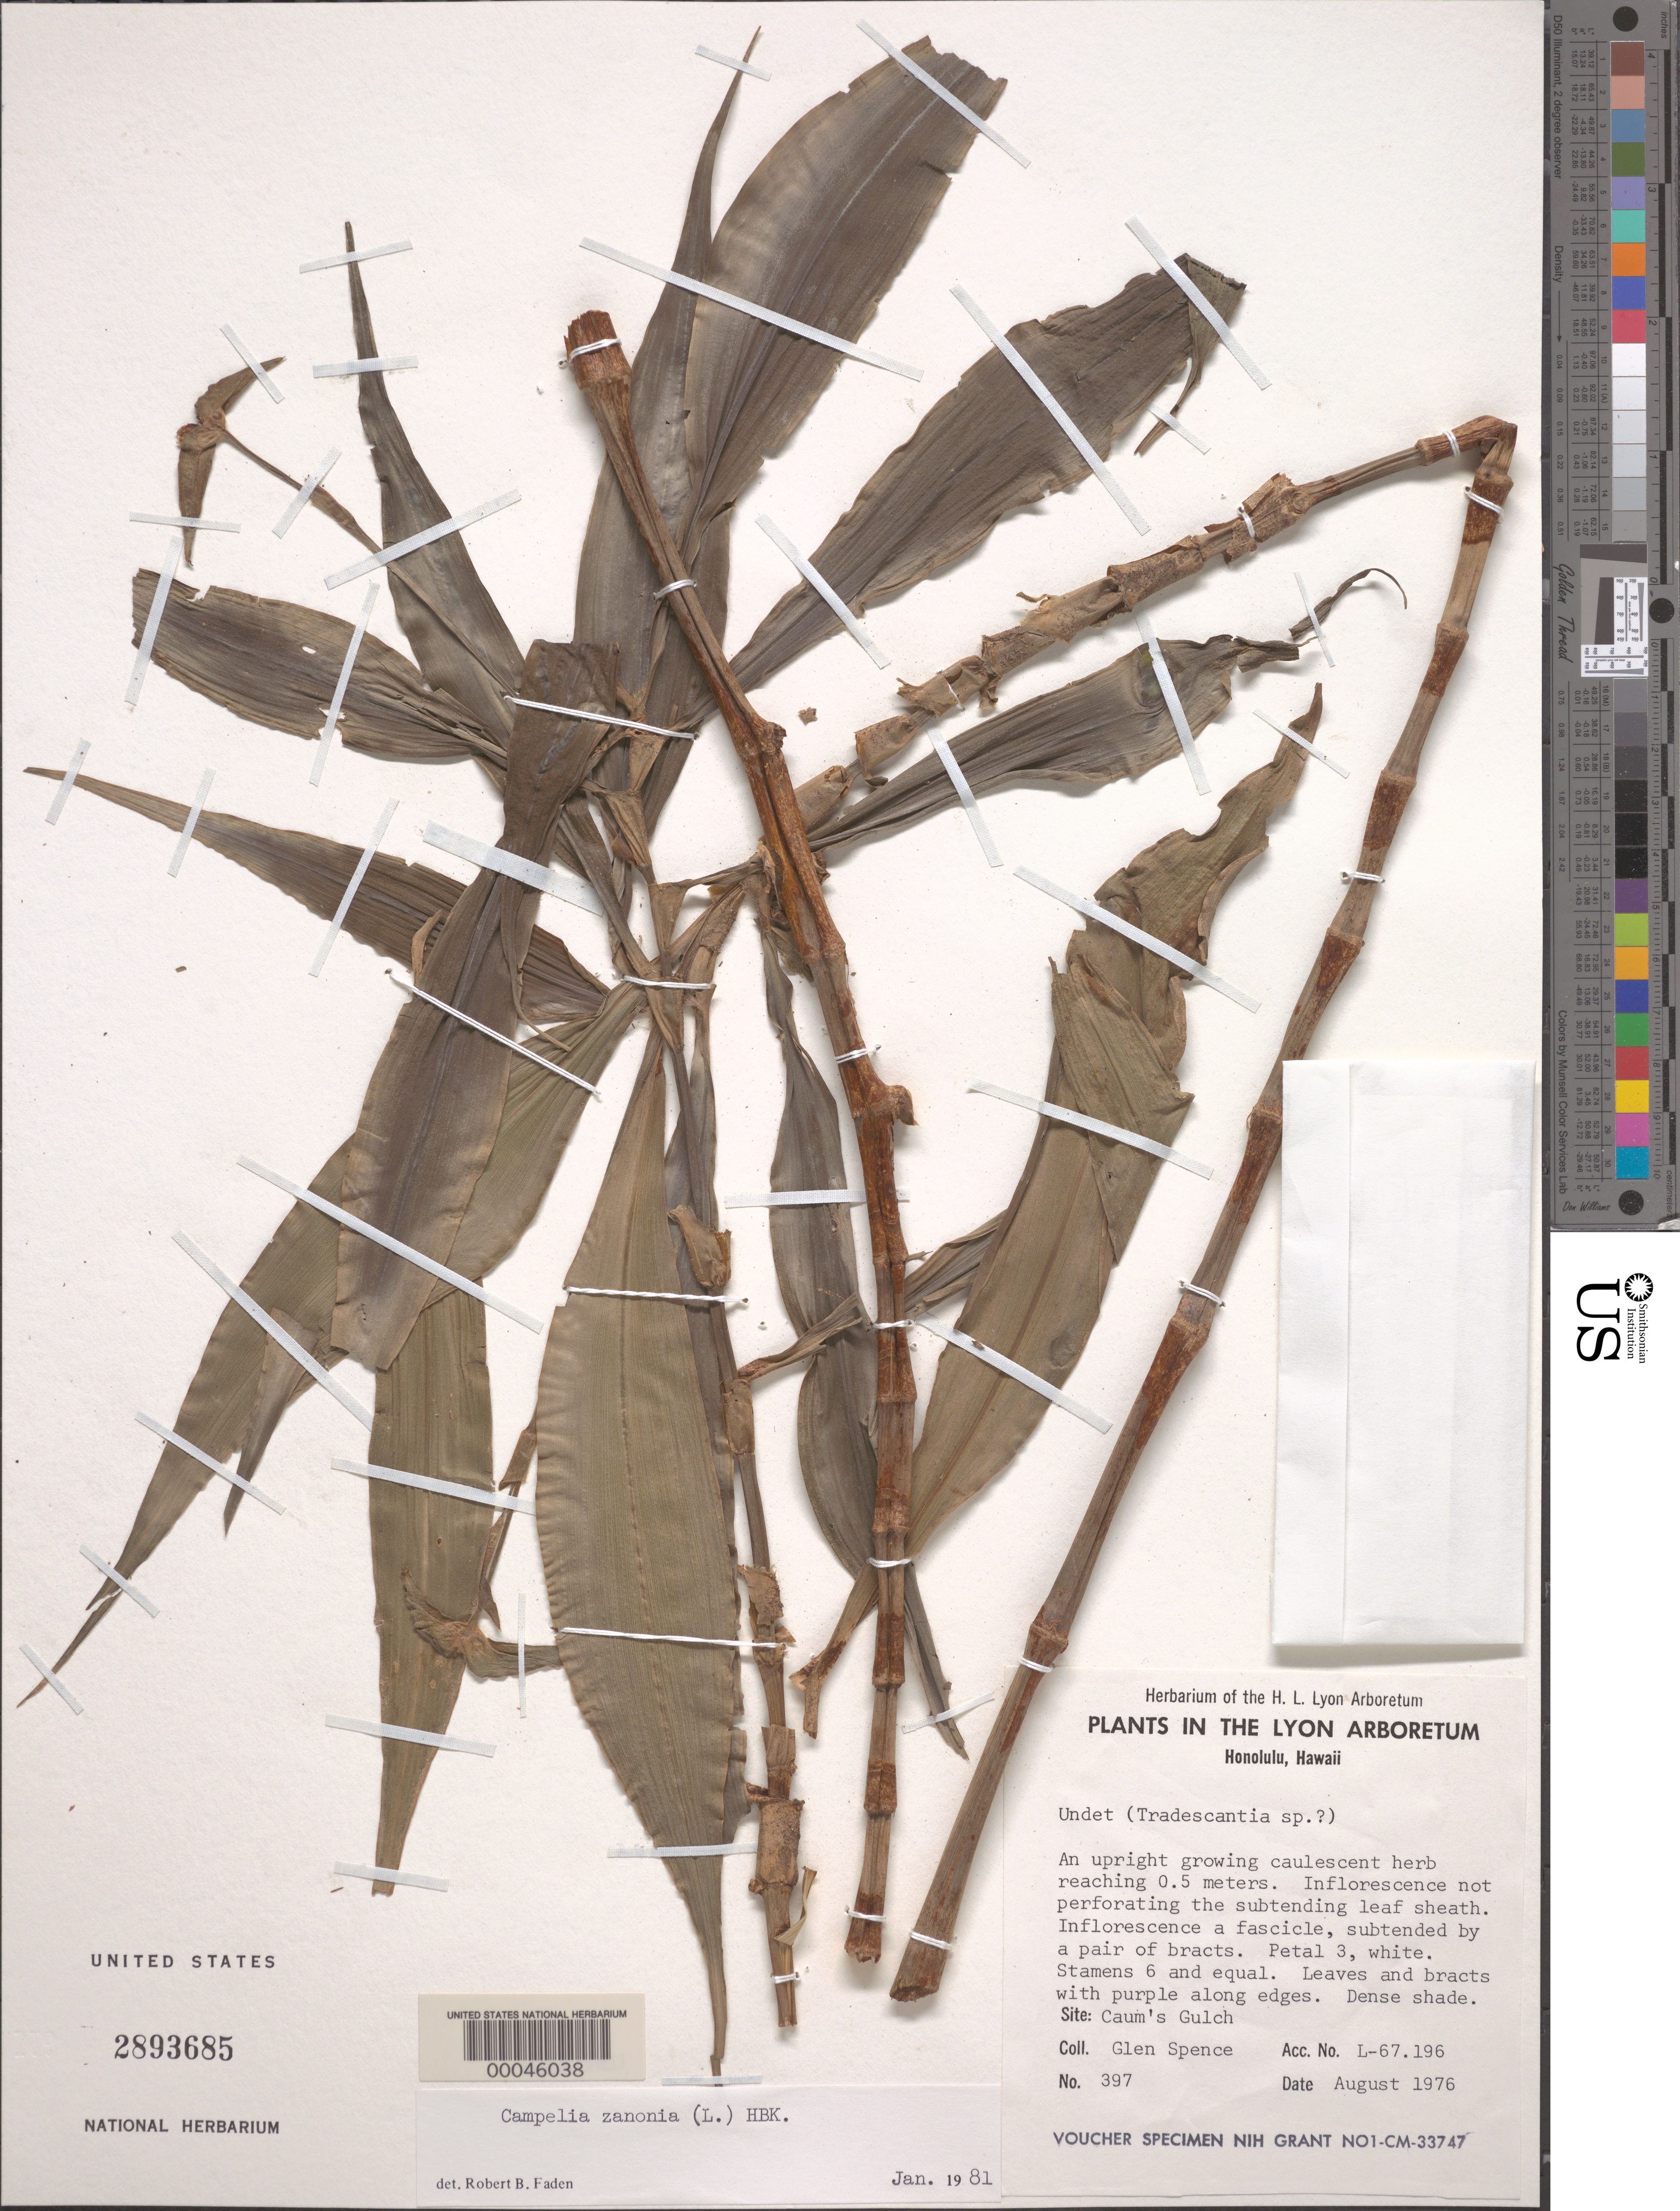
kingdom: Plantae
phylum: Tracheophyta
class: Liliopsida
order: Commelinales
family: Commelinaceae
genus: Tradescantia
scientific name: Tradescantia zanonia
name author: (L.) Sw.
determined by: Faden, Robert B., (US), Smithsonian Institution - National Museum of Natural History (UNITED STATES)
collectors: G. Spence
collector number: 397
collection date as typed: Aug 1976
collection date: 1976-08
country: United States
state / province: Hawaii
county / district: Honolulu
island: Oahu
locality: Lyon Arboretu, Honolulu; Caum's gulch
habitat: Dense shade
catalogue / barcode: US 2893685